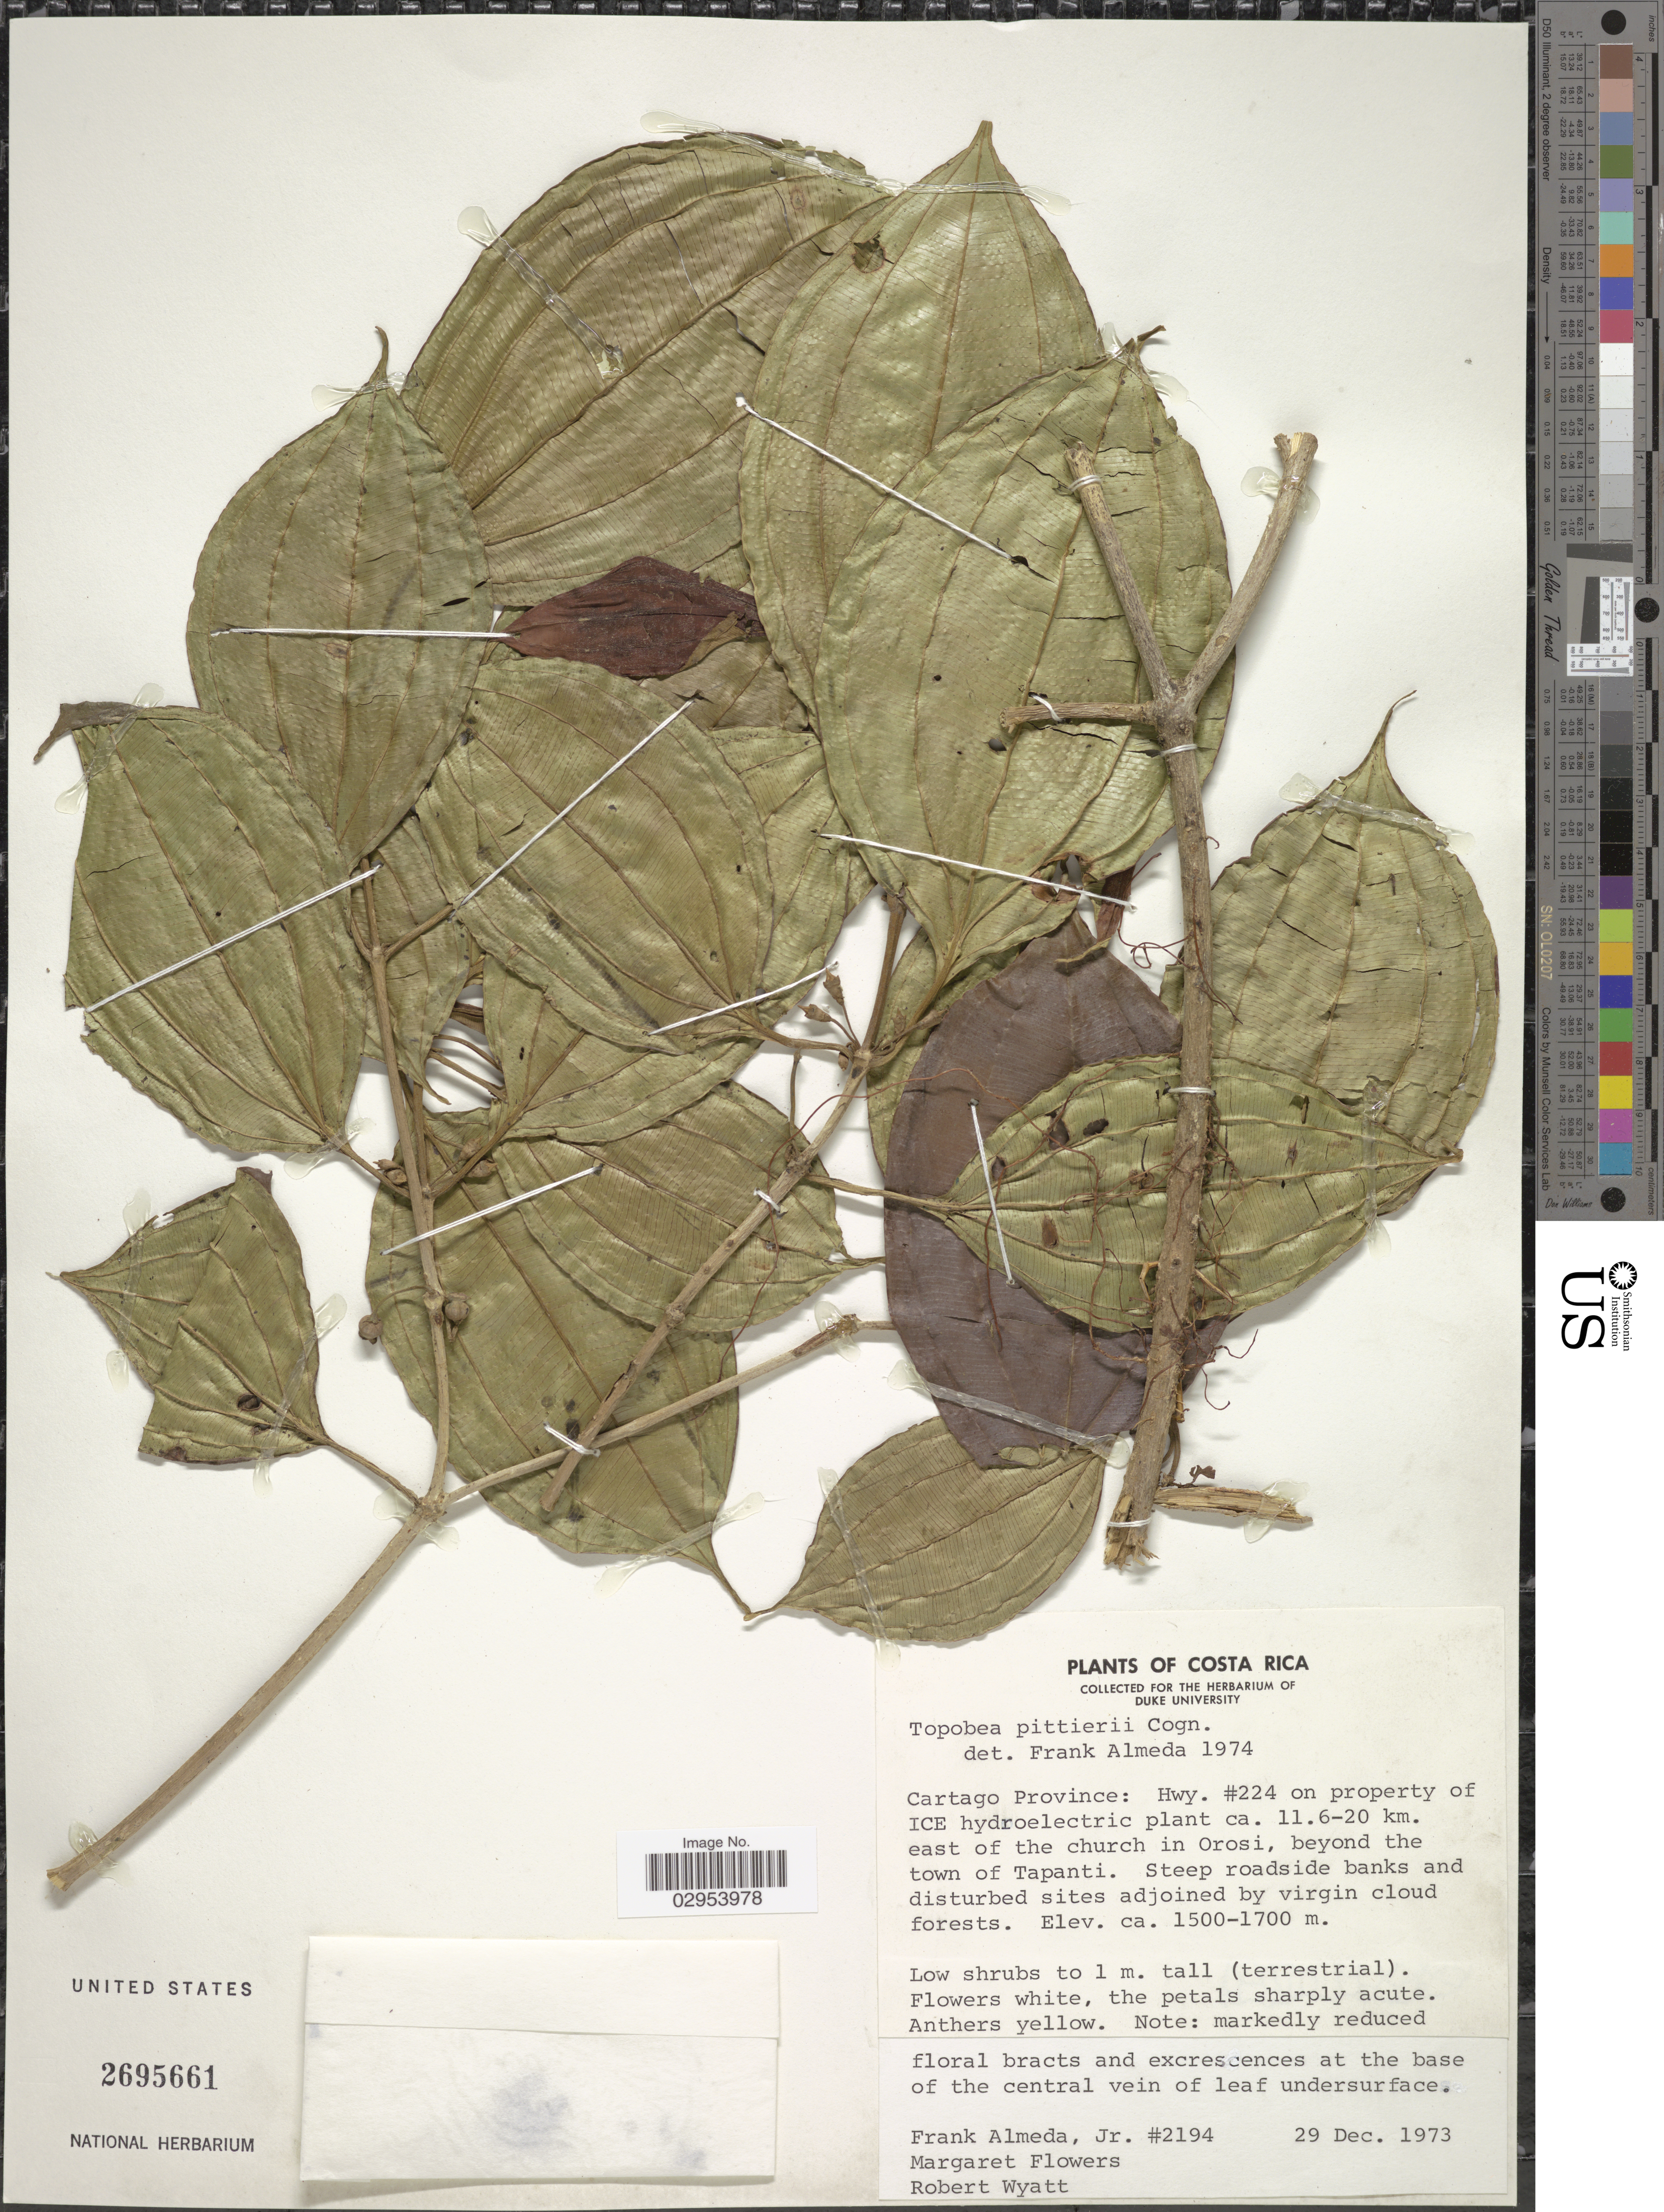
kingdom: Plantae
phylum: Tracheophyta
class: Magnoliopsida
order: Myrtales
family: Melastomataceae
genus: Topobea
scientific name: Topobea pittieri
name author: Cogn.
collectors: F. Almeda, M. Flowers & R. Wyatt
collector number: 2194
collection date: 1973-12-29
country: Costa Rica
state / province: Cartago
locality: Hwy. #224 on property of ICE hydroelectric plant ca. 11.6-20 km. east of the church in Orosi, beyond the town of Tapanti.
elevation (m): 1500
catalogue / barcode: US 2695661